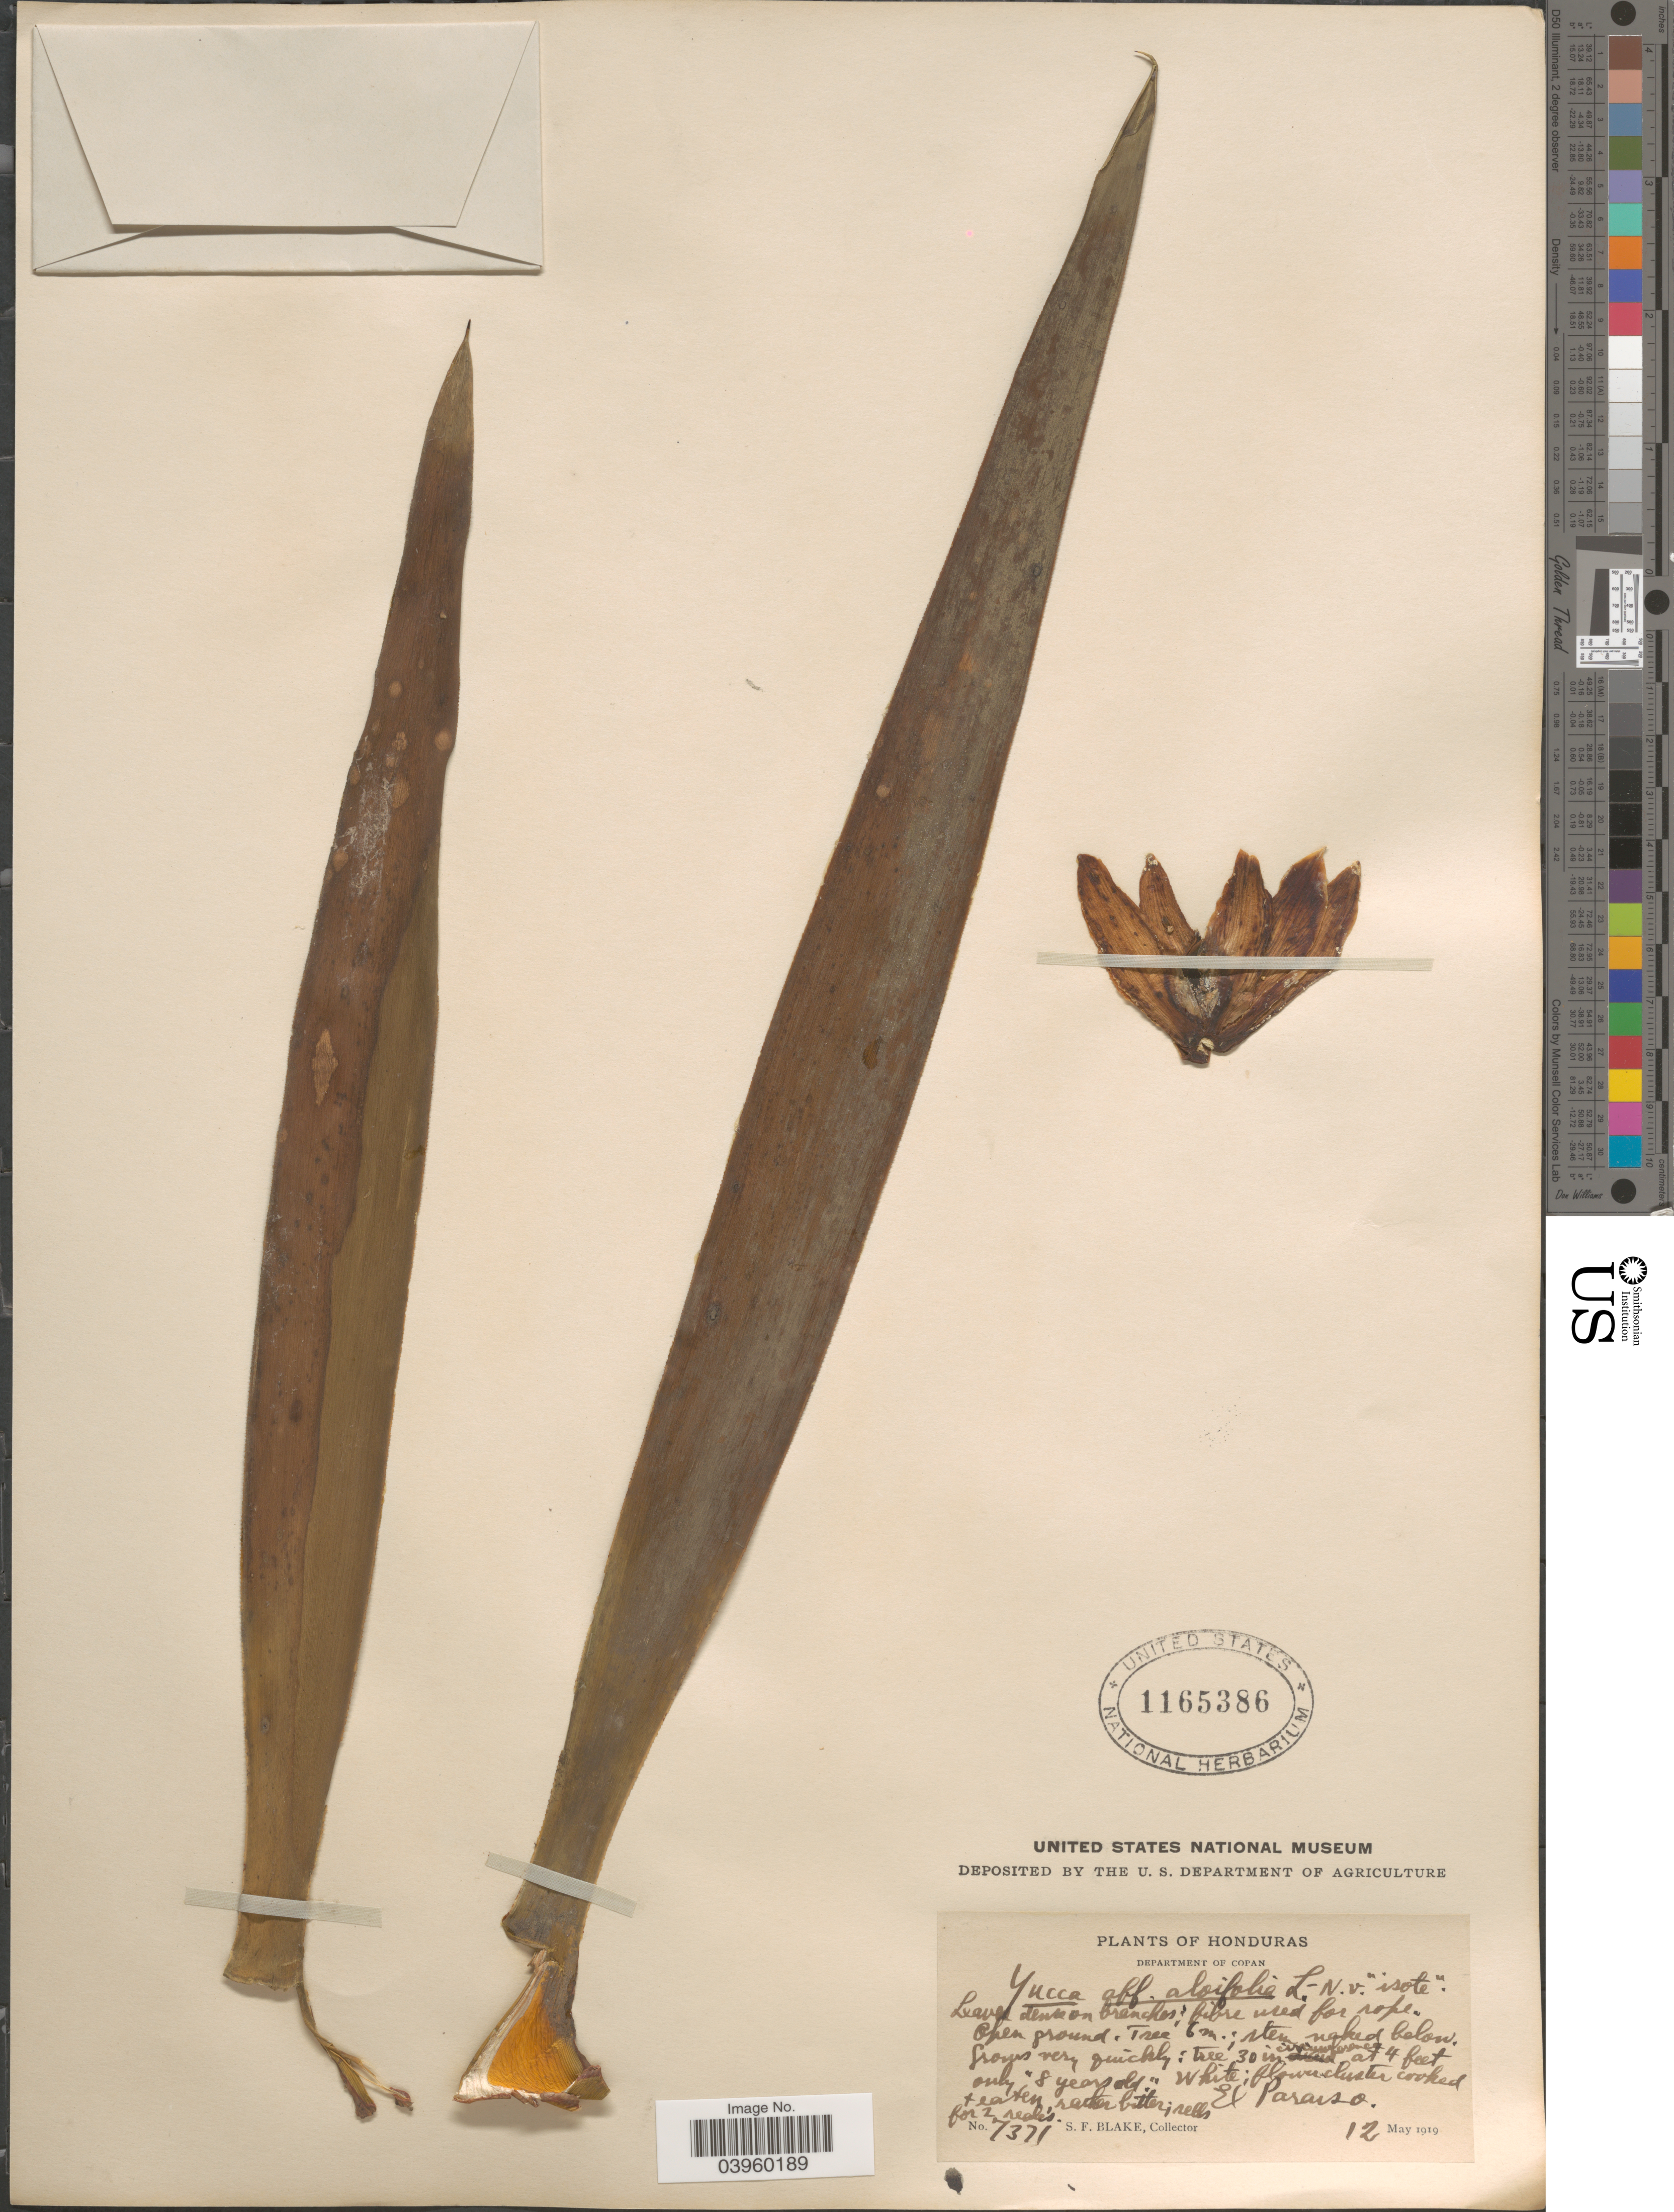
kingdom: Plantae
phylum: Tracheophyta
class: Liliopsida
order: Asparagales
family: Asparagaceae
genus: Yucca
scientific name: Yucca elephantipes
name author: Regel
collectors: S. Blake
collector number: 7371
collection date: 1919-05-12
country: Honduras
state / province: Copan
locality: Department of Copan. El Paraiso.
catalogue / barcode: US 1165386